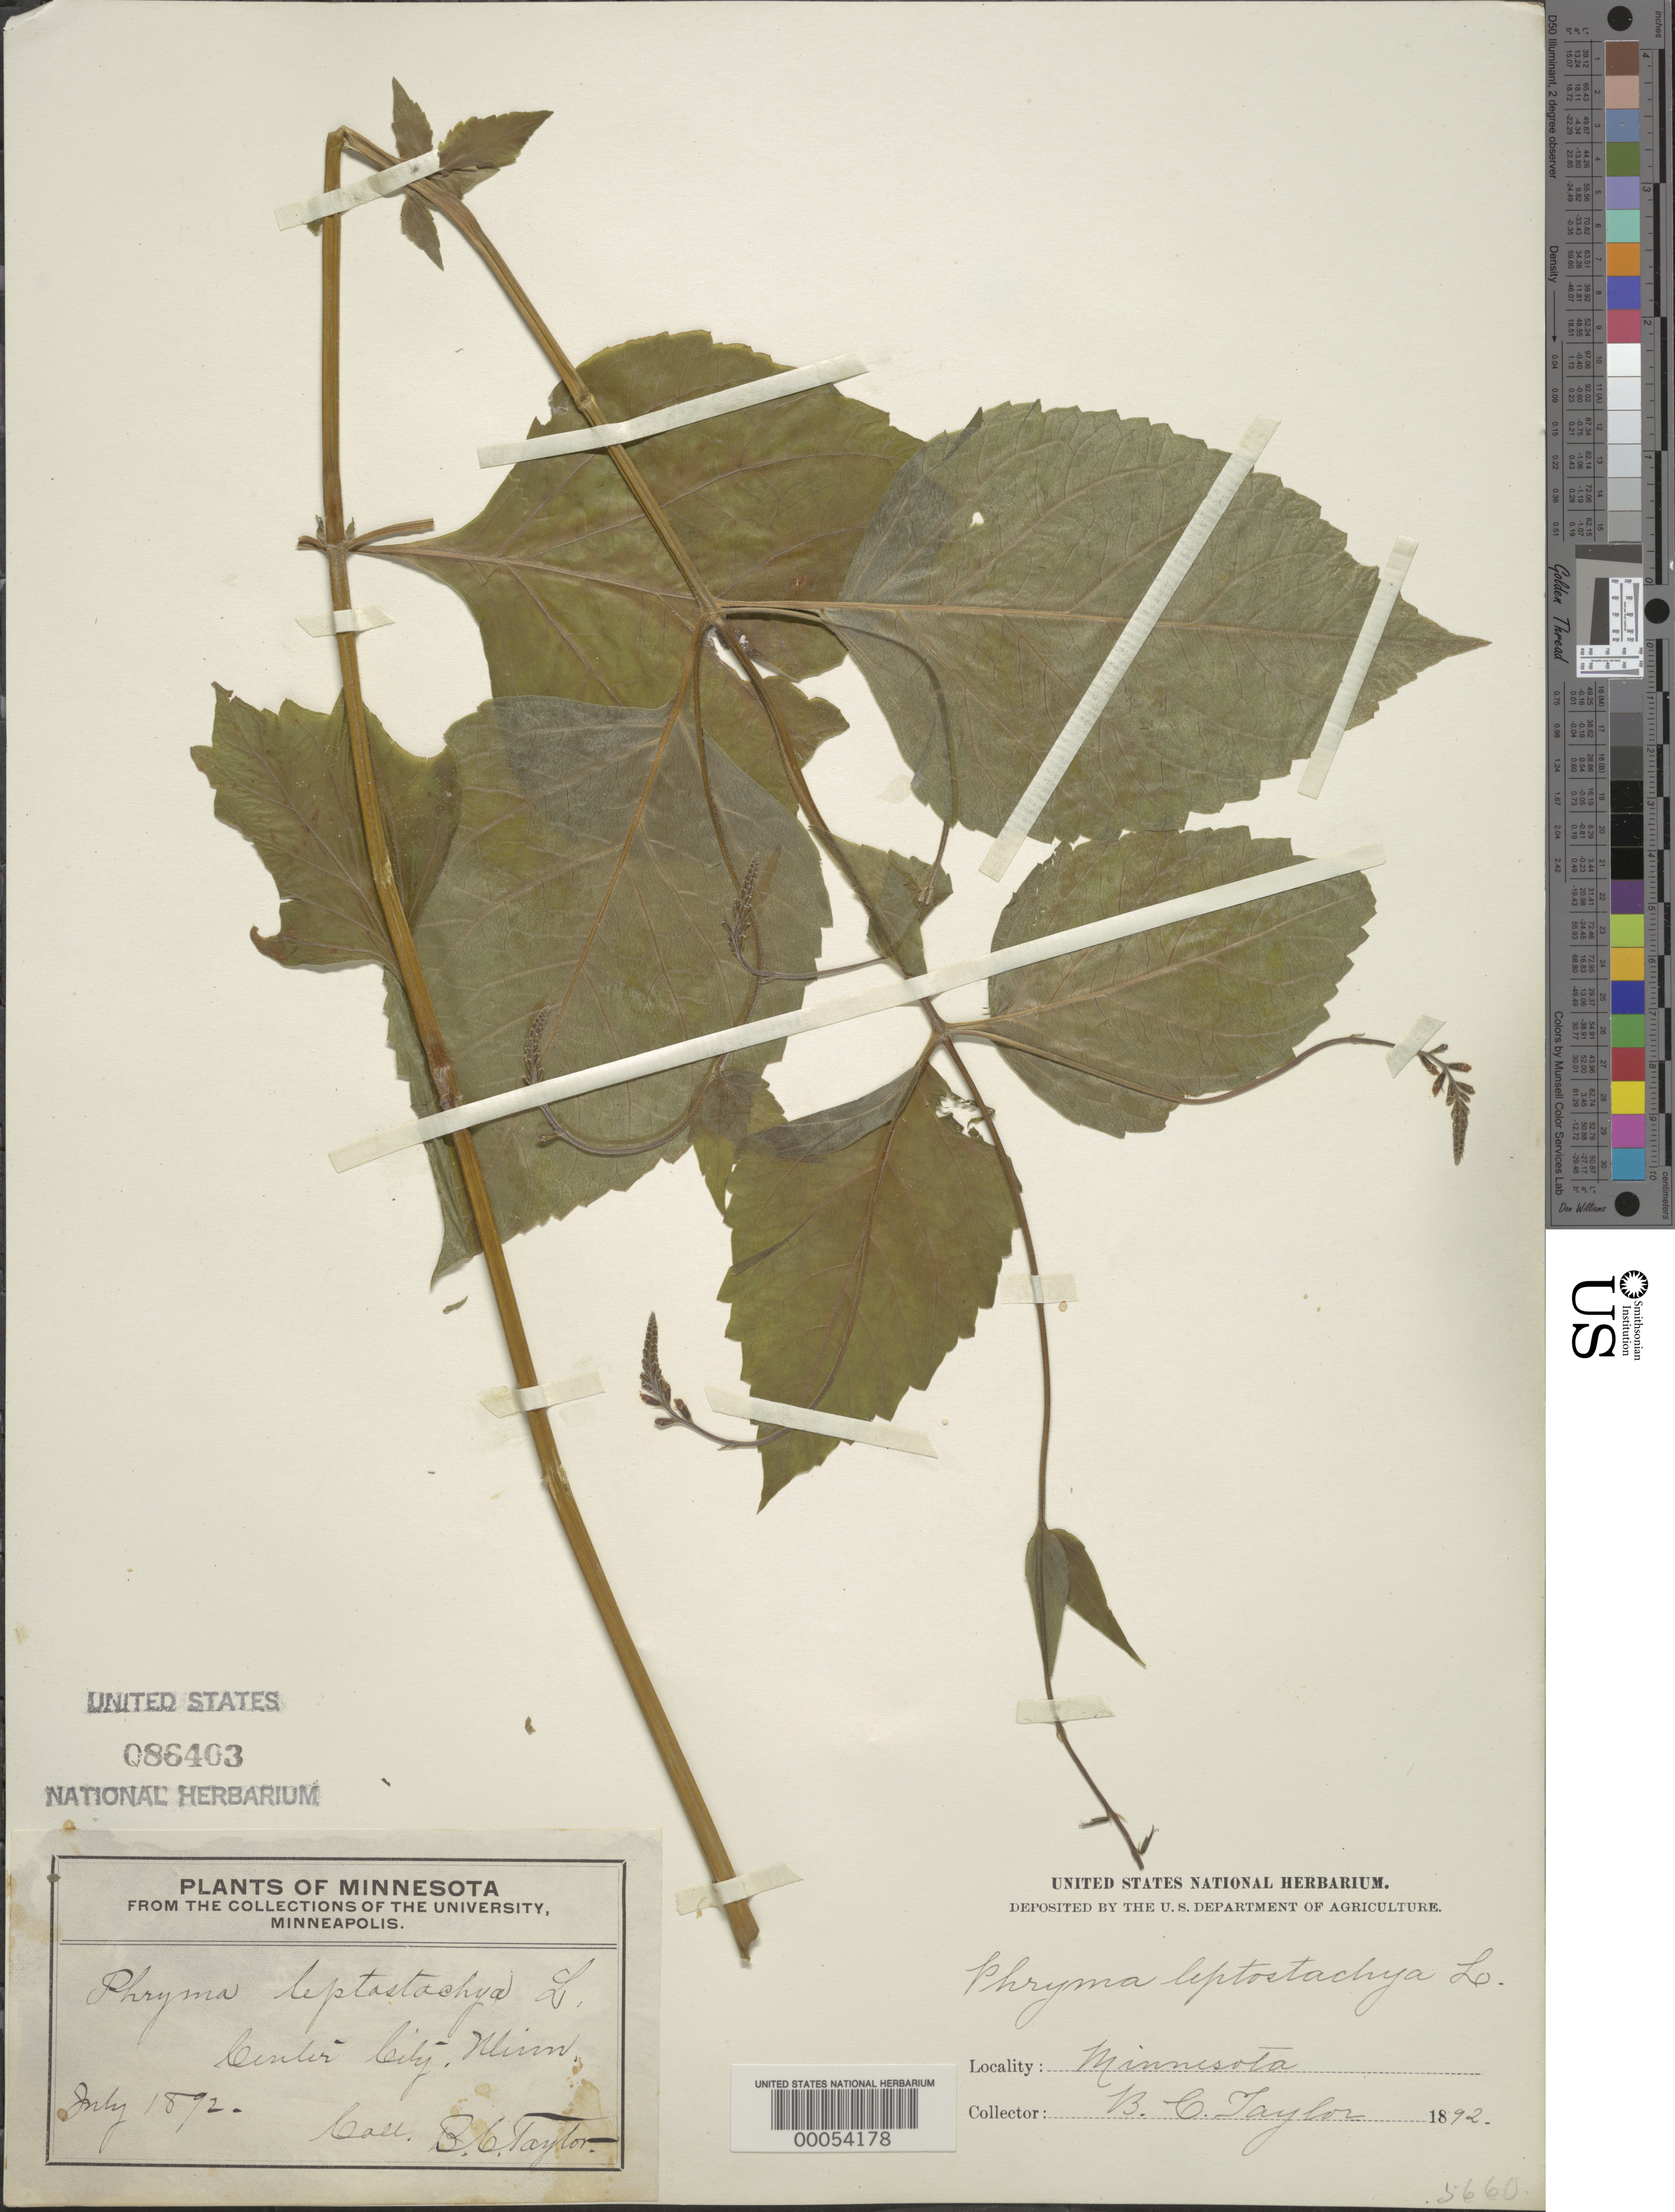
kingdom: Plantae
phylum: Tracheophyta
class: Magnoliopsida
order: Lamiales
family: Phrymaceae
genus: Phryma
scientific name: Phryma leptostachya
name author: L.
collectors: B. C. Taylor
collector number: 5660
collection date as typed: Jul 1892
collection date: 1892-07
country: United States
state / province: Minnesota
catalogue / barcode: US 86403